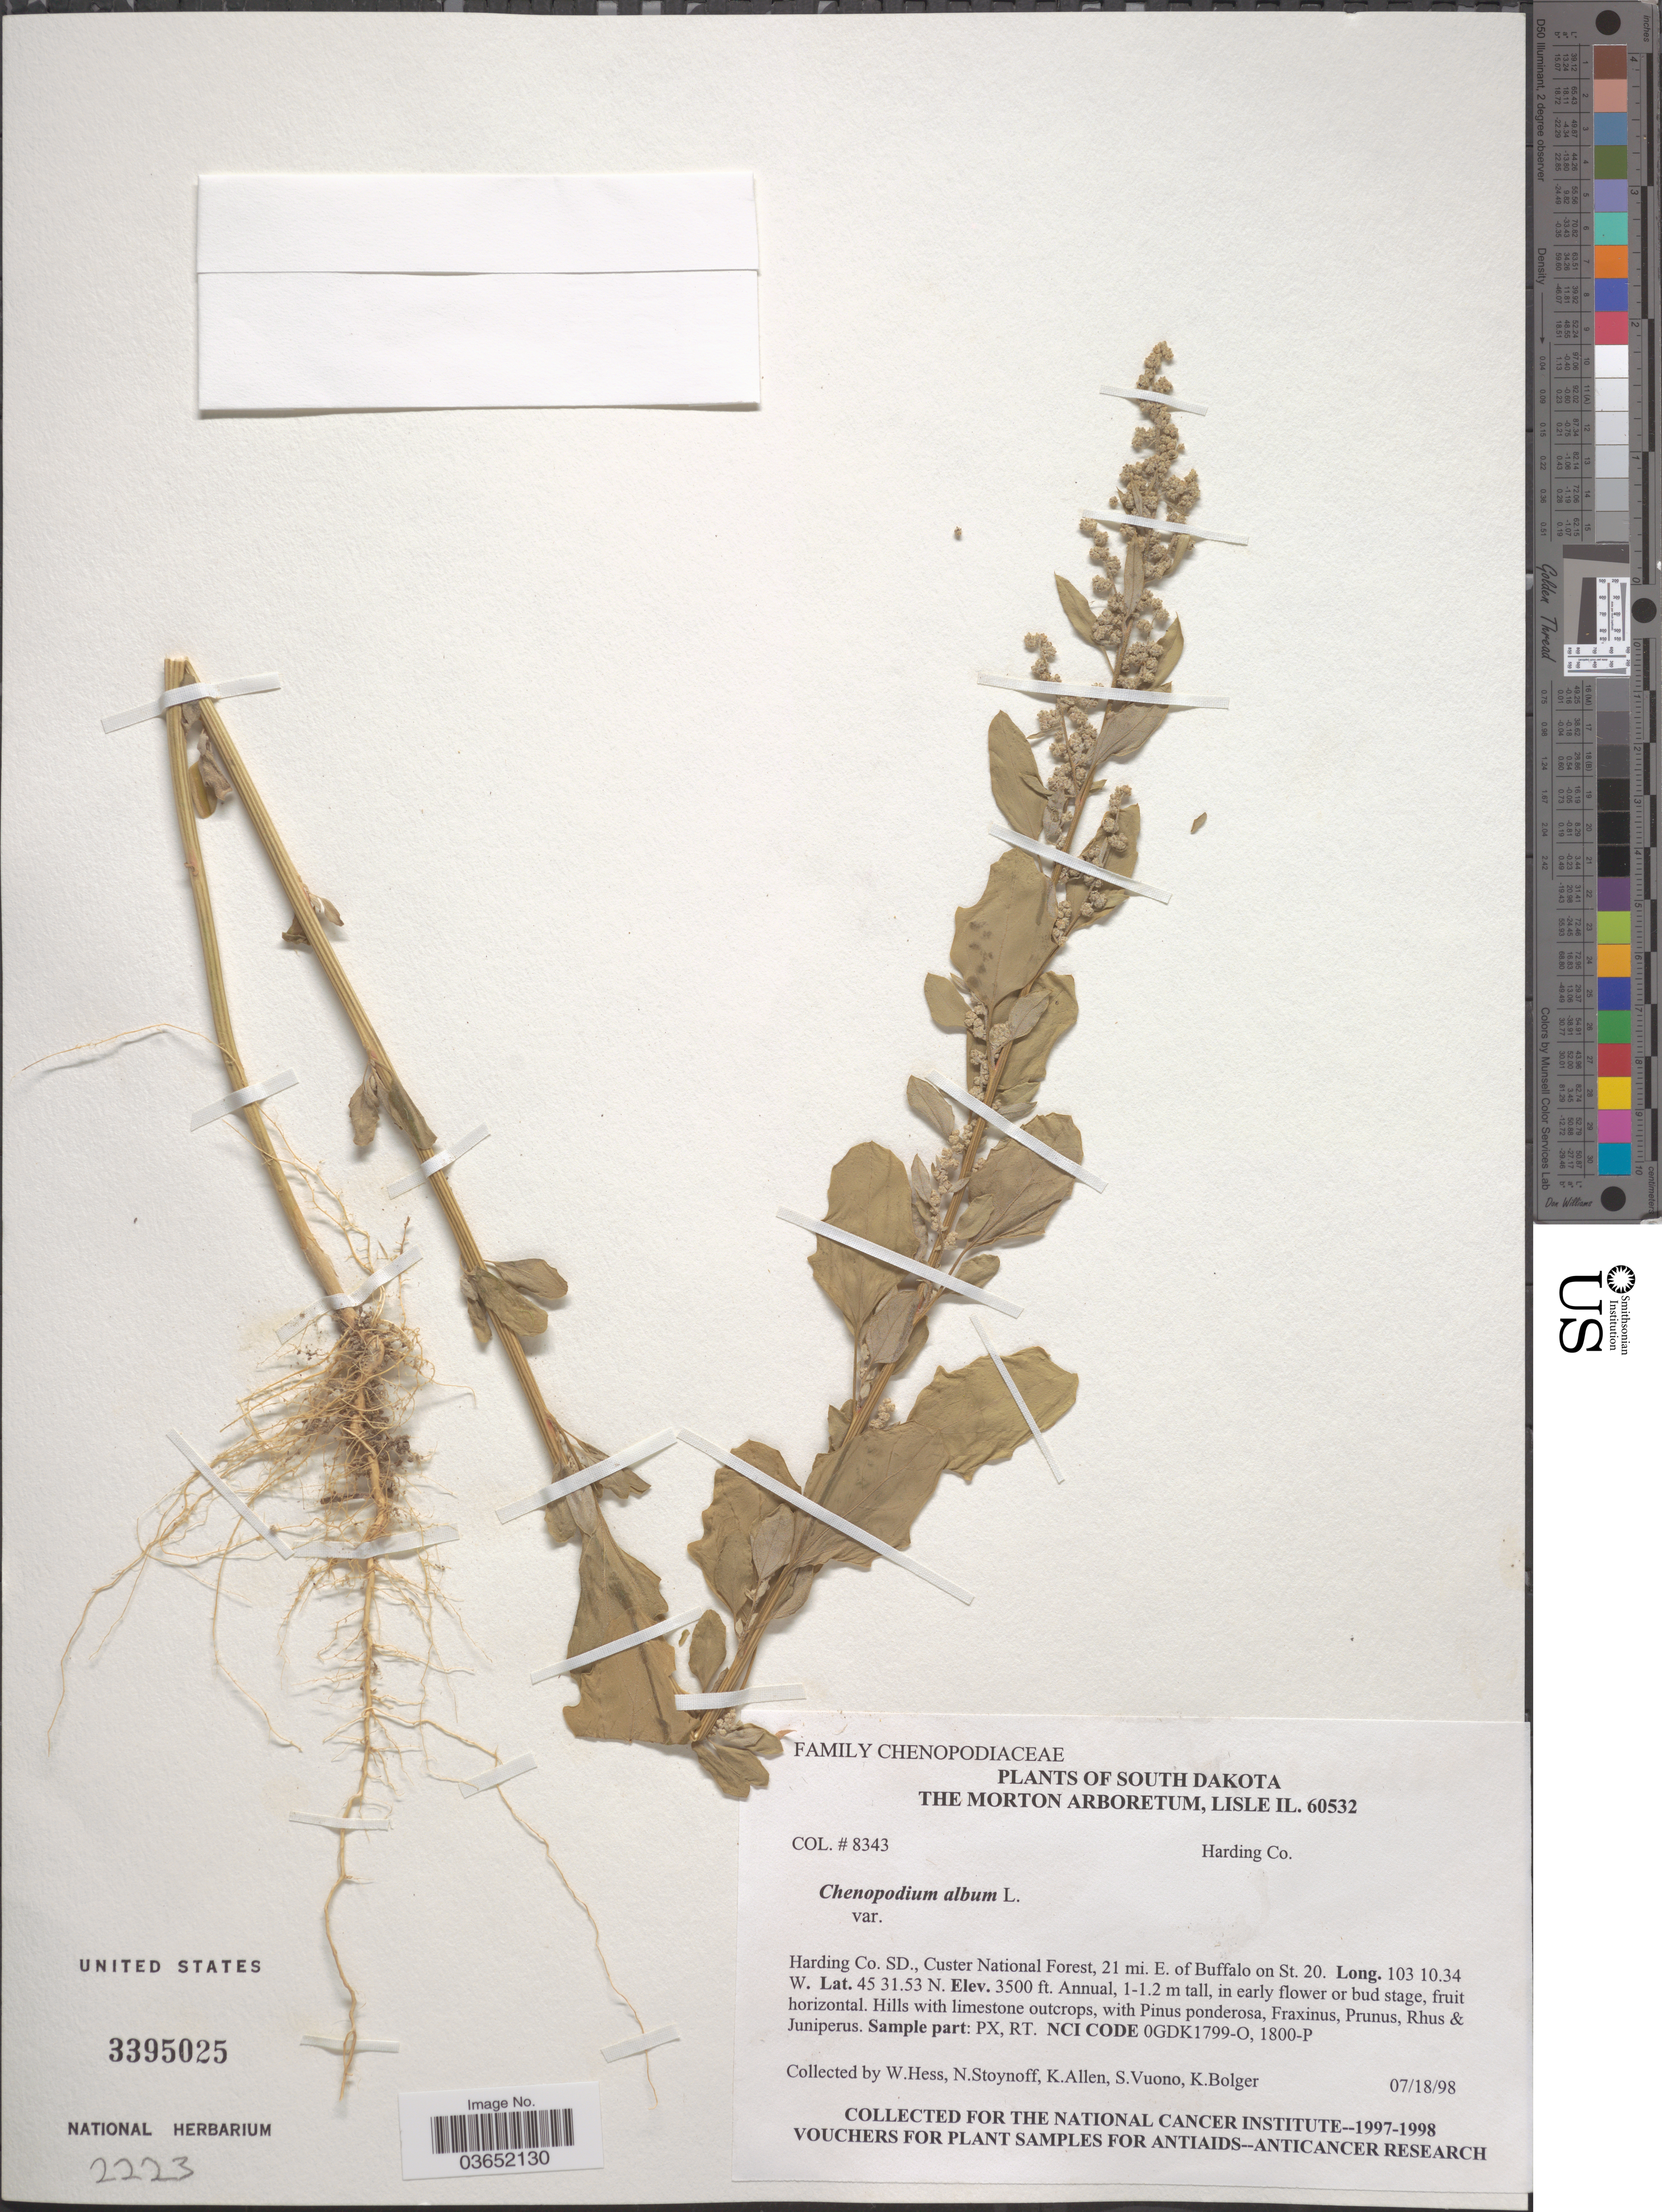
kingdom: Plantae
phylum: Tracheophyta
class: Magnoliopsida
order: Caryophyllales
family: Amaranthaceae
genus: Chenopodium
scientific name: Chenopodium album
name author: L.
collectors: W. Hess, N. Stoynoff, K. Allen, S. Vuono & K. Bolger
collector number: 8343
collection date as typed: Transcribed d/m/y: 18/7/98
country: United States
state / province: South Dakota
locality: Harding Co., Custer National Forest, 21 mi. E. of Buffalo on St. 20.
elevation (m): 1067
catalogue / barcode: US 3395025